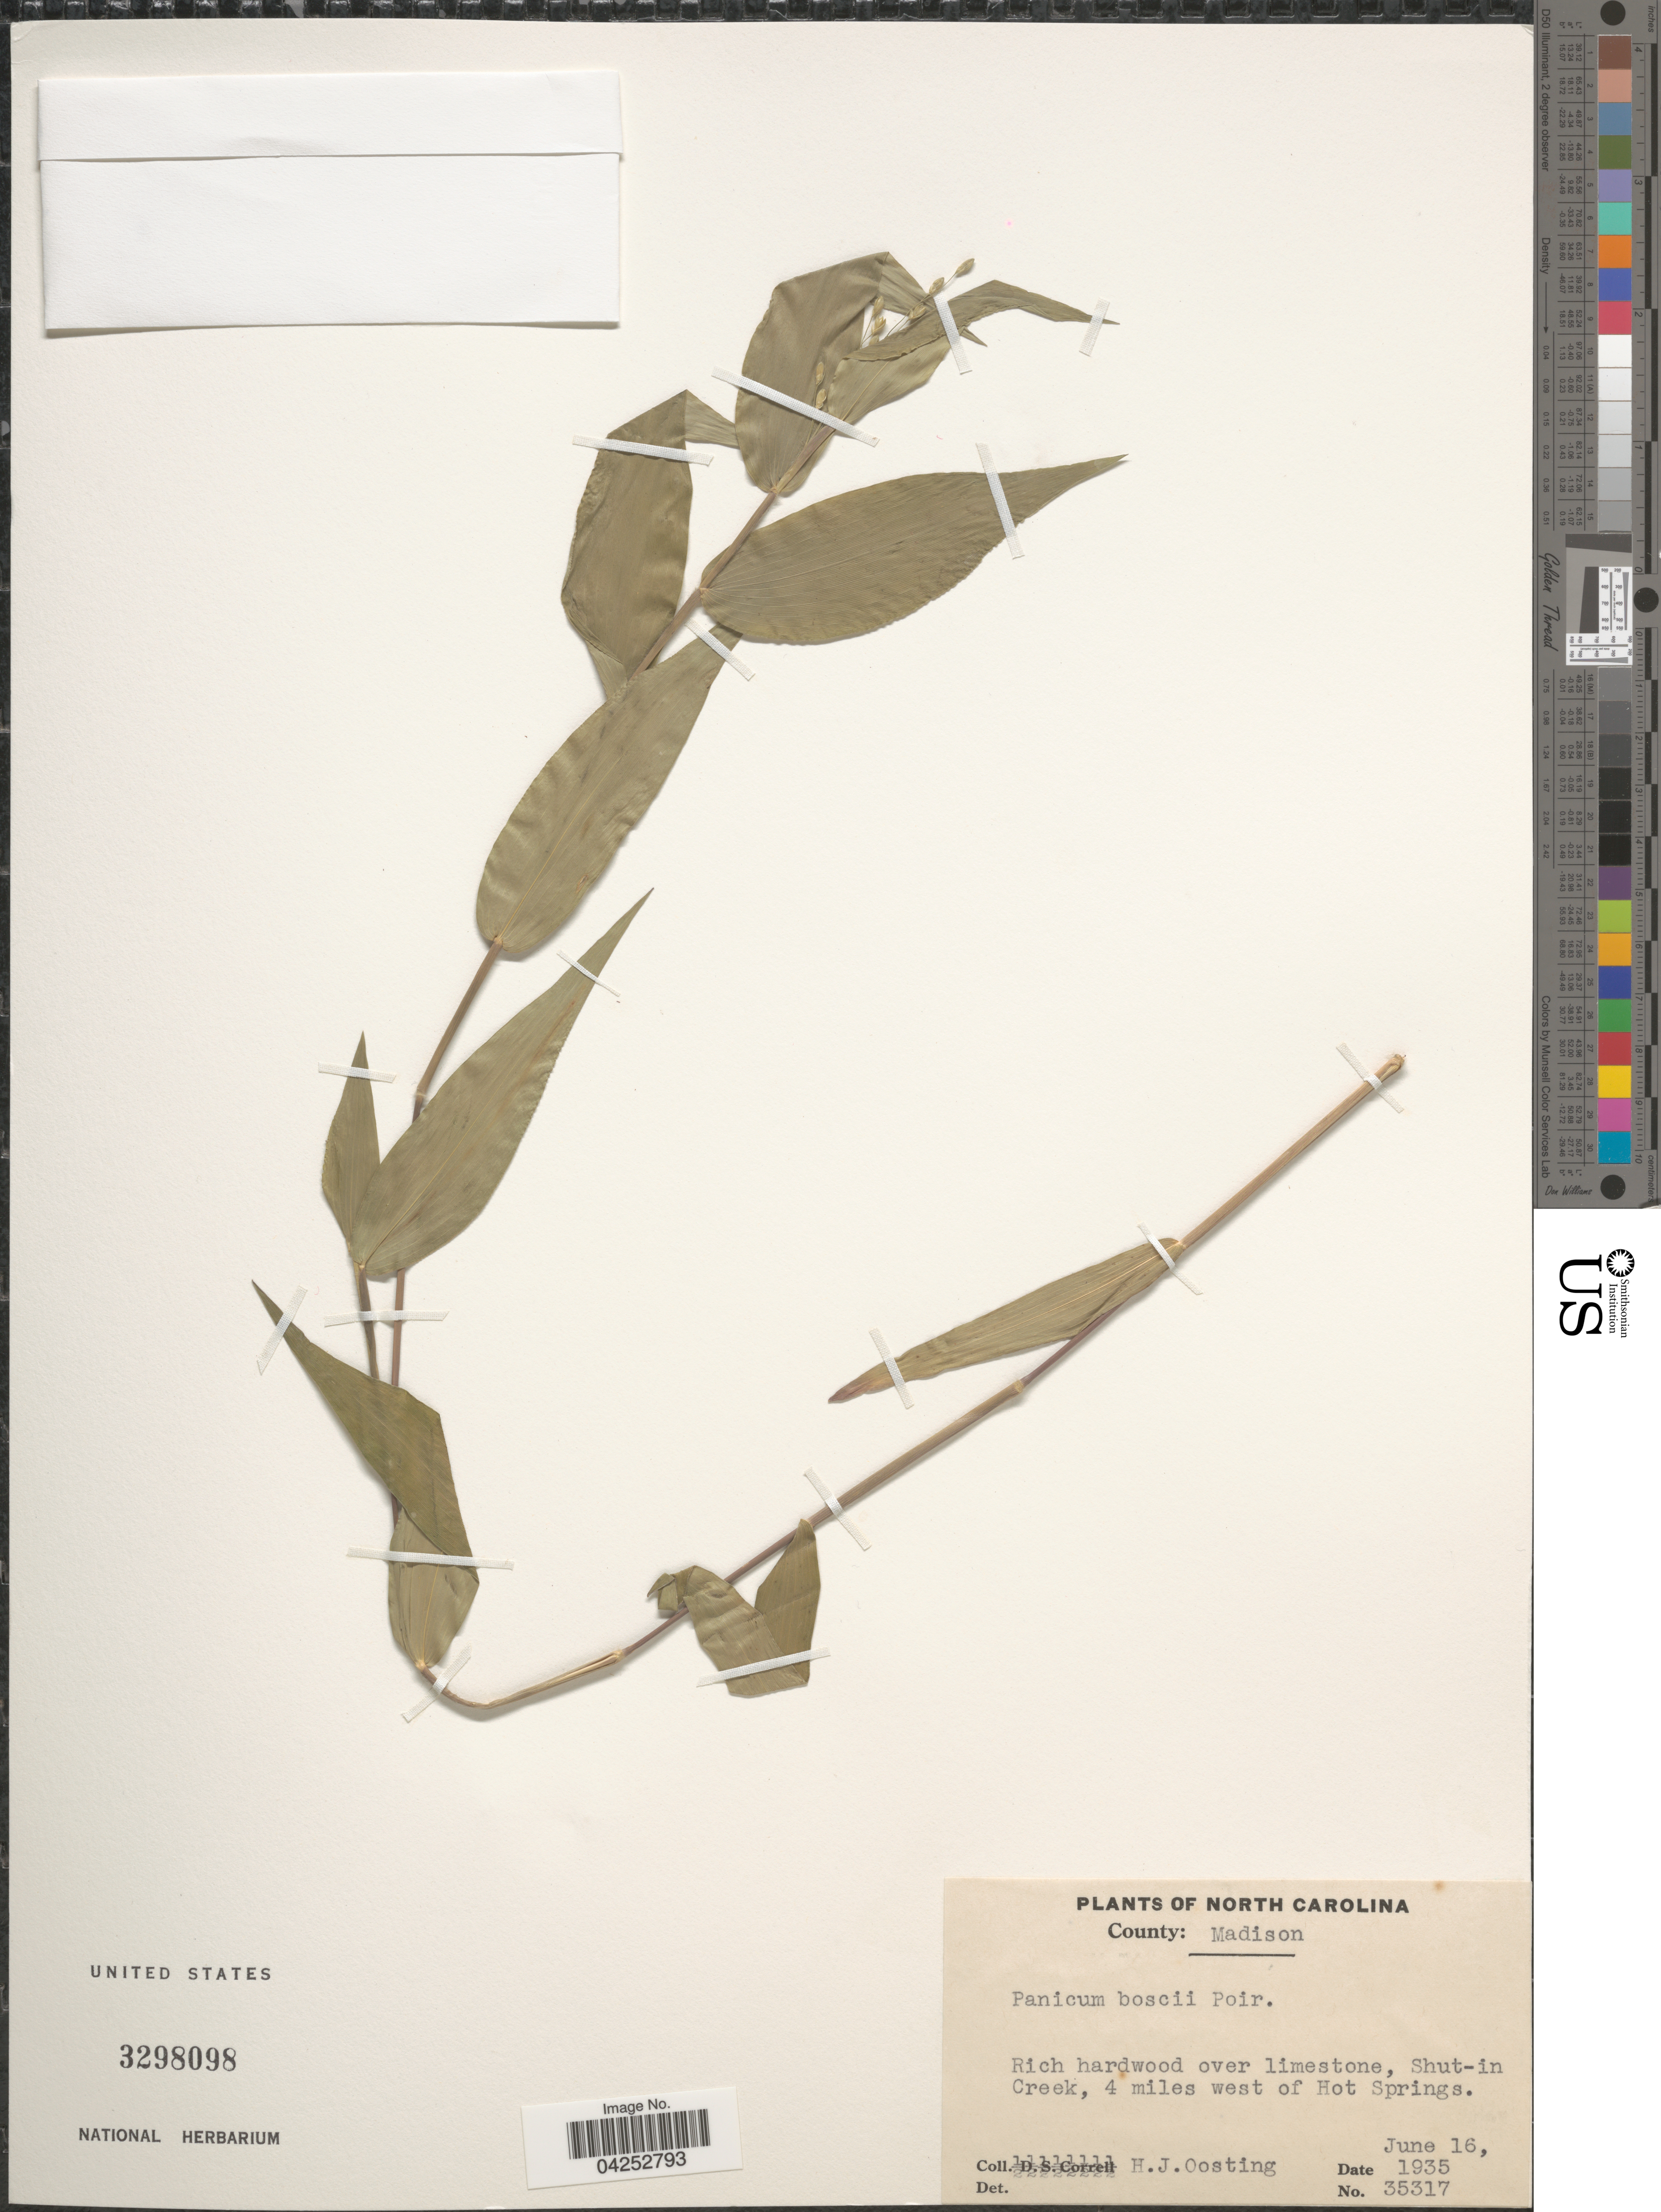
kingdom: Plantae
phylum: Tracheophyta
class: Liliopsida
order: Poales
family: Poaceae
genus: Dichanthelium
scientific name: Dichanthelium boscii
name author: (Poir.) Gould & C.A. Clark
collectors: H. Oosting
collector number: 35317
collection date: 1935-06-16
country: United States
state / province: North Carolina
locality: County: Madison. Rich hardwood over limestone, Shut-in Creek, 4 miles west of Hot Springs.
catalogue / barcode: US 3298098